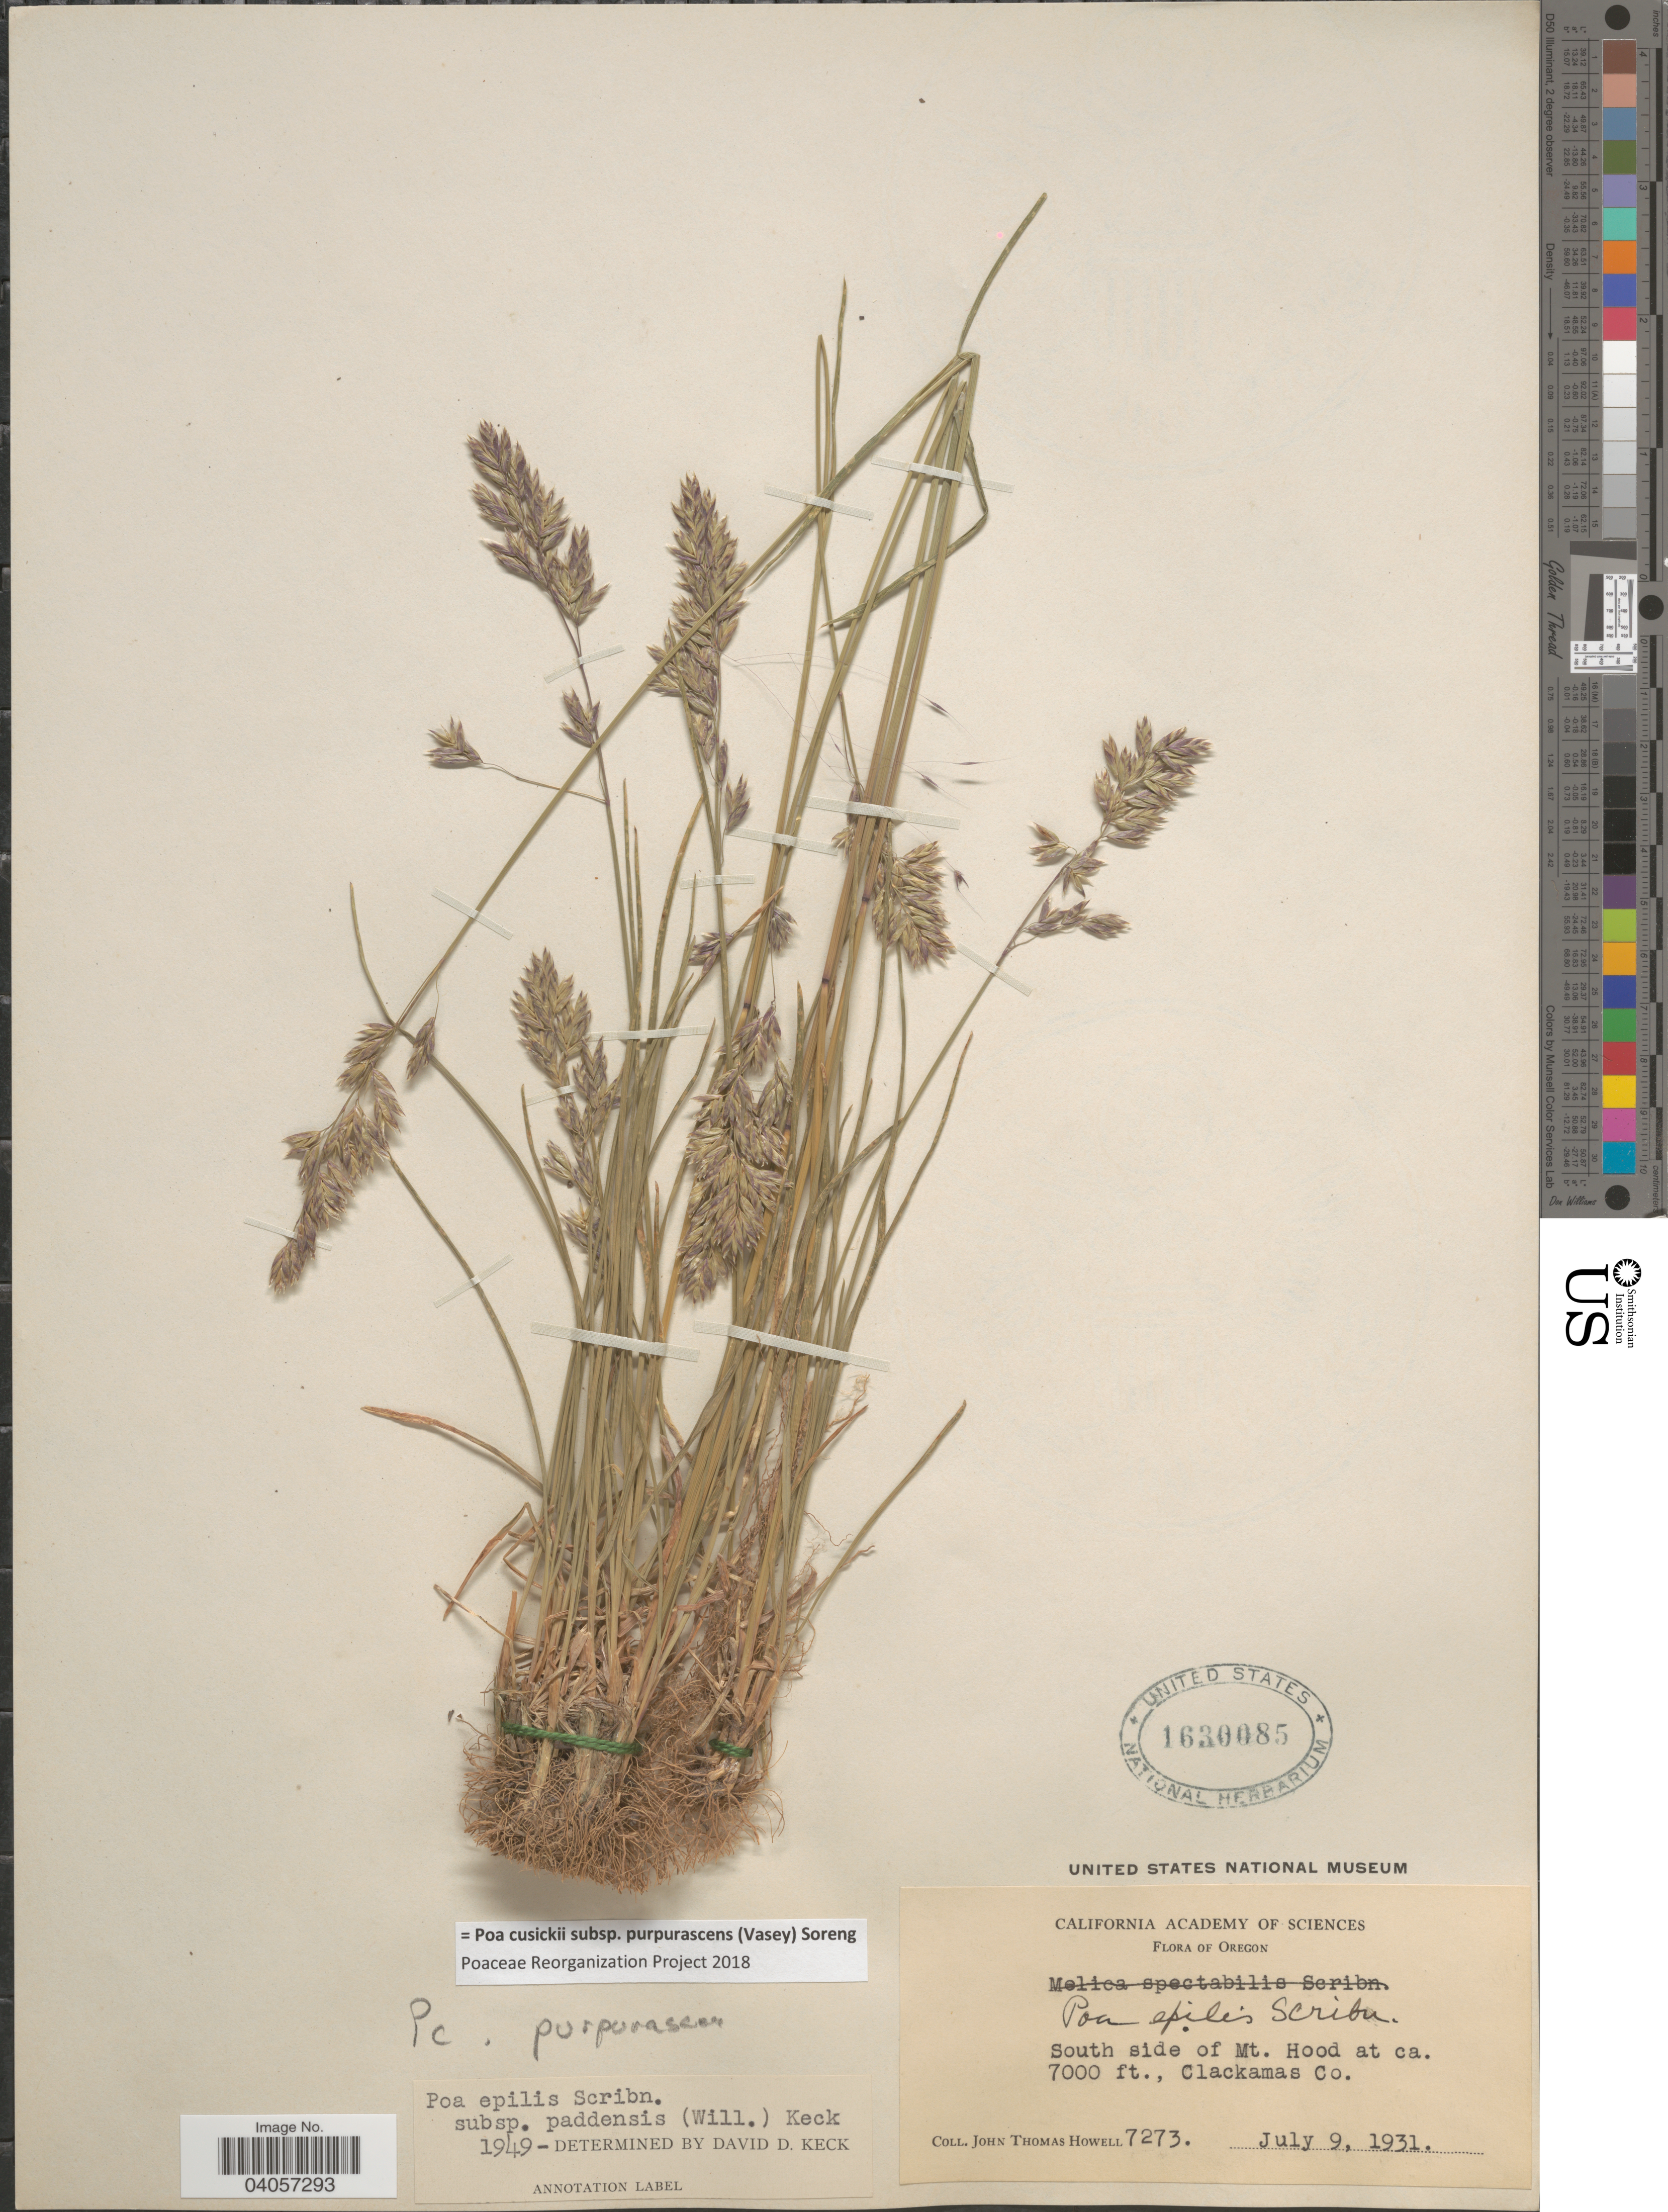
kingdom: Plantae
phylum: Tracheophyta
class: Liliopsida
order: Poales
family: Poaceae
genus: Poa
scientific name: Poa cusickii subsp. purpurascens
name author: (Vasey) Soreng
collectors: J. T. Howell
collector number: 7273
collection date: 1931-07-09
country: United States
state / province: Oregon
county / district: Clackamas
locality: South side of Mt. Hood, Clackamas Co.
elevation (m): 2134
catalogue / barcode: US 1630085